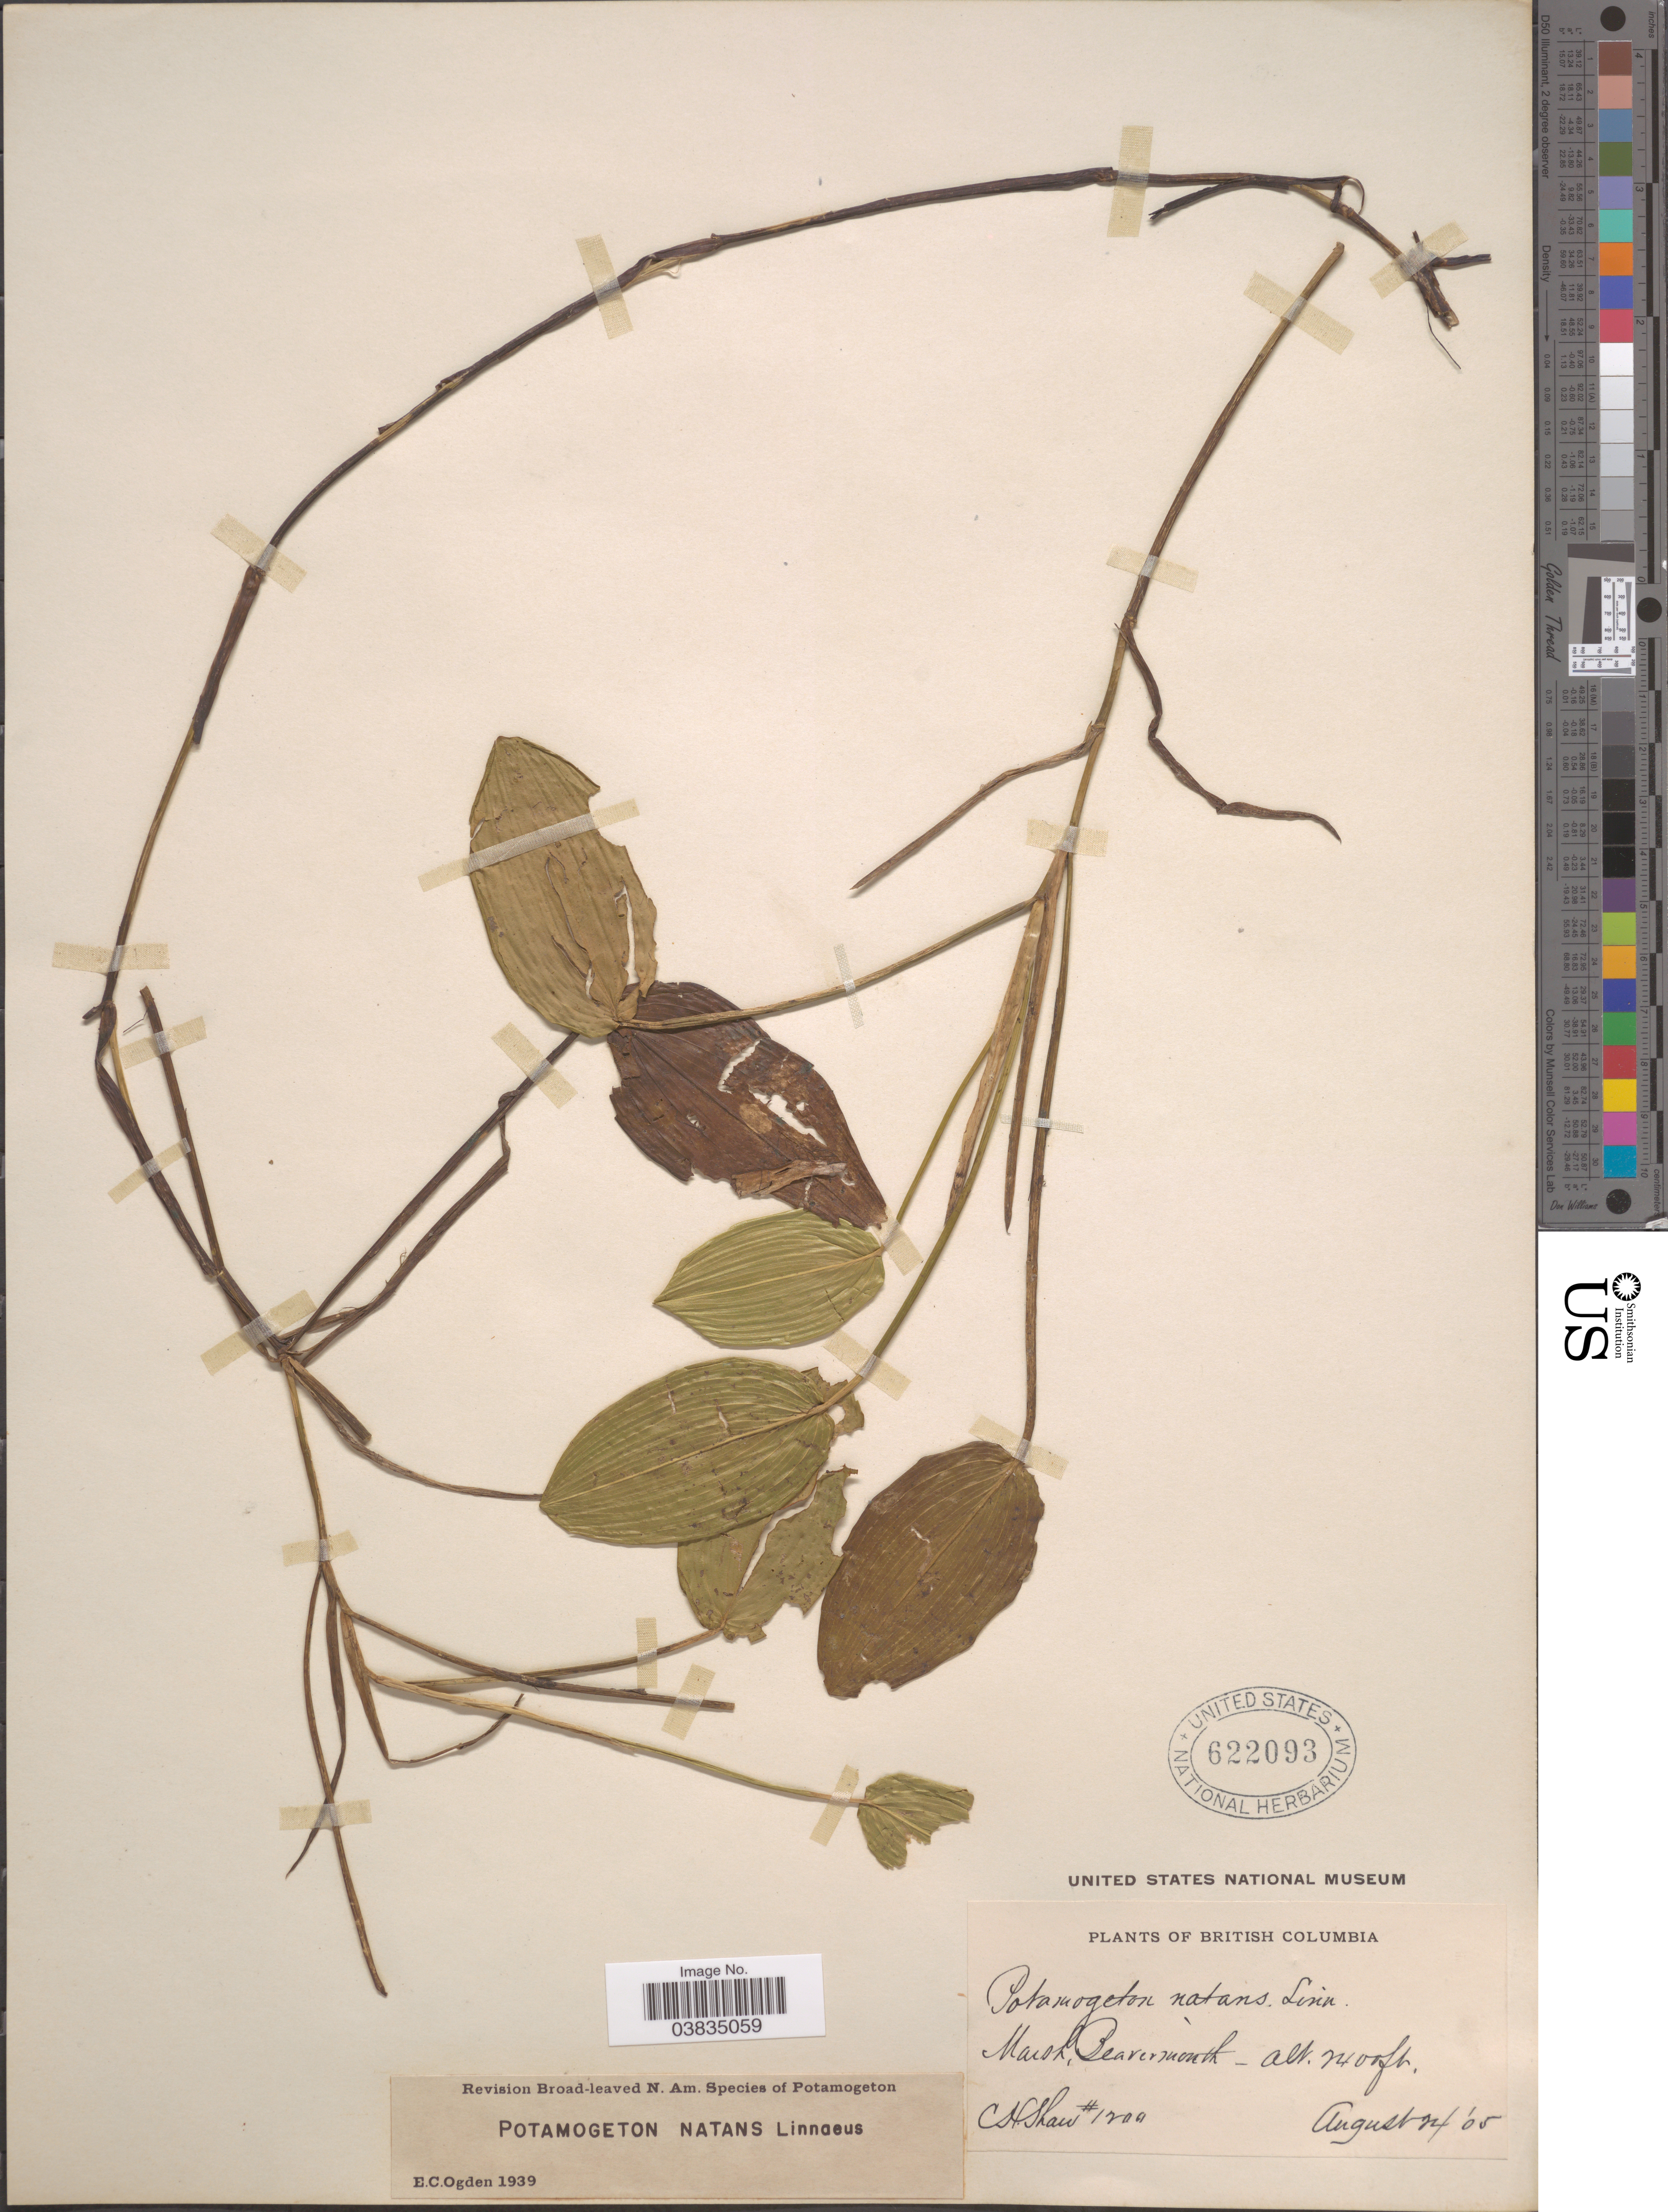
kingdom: Plantae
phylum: Tracheophyta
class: Liliopsida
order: Alismatales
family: Potamogetonaceae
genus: Potamogeton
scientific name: Potamogeton natans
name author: L.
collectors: C. H. Shaw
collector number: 1200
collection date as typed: Transcribed d/m/y: 24/8/5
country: Canada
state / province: British Columbia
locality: Marsh, Beaver mouth.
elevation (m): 732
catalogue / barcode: US 622093